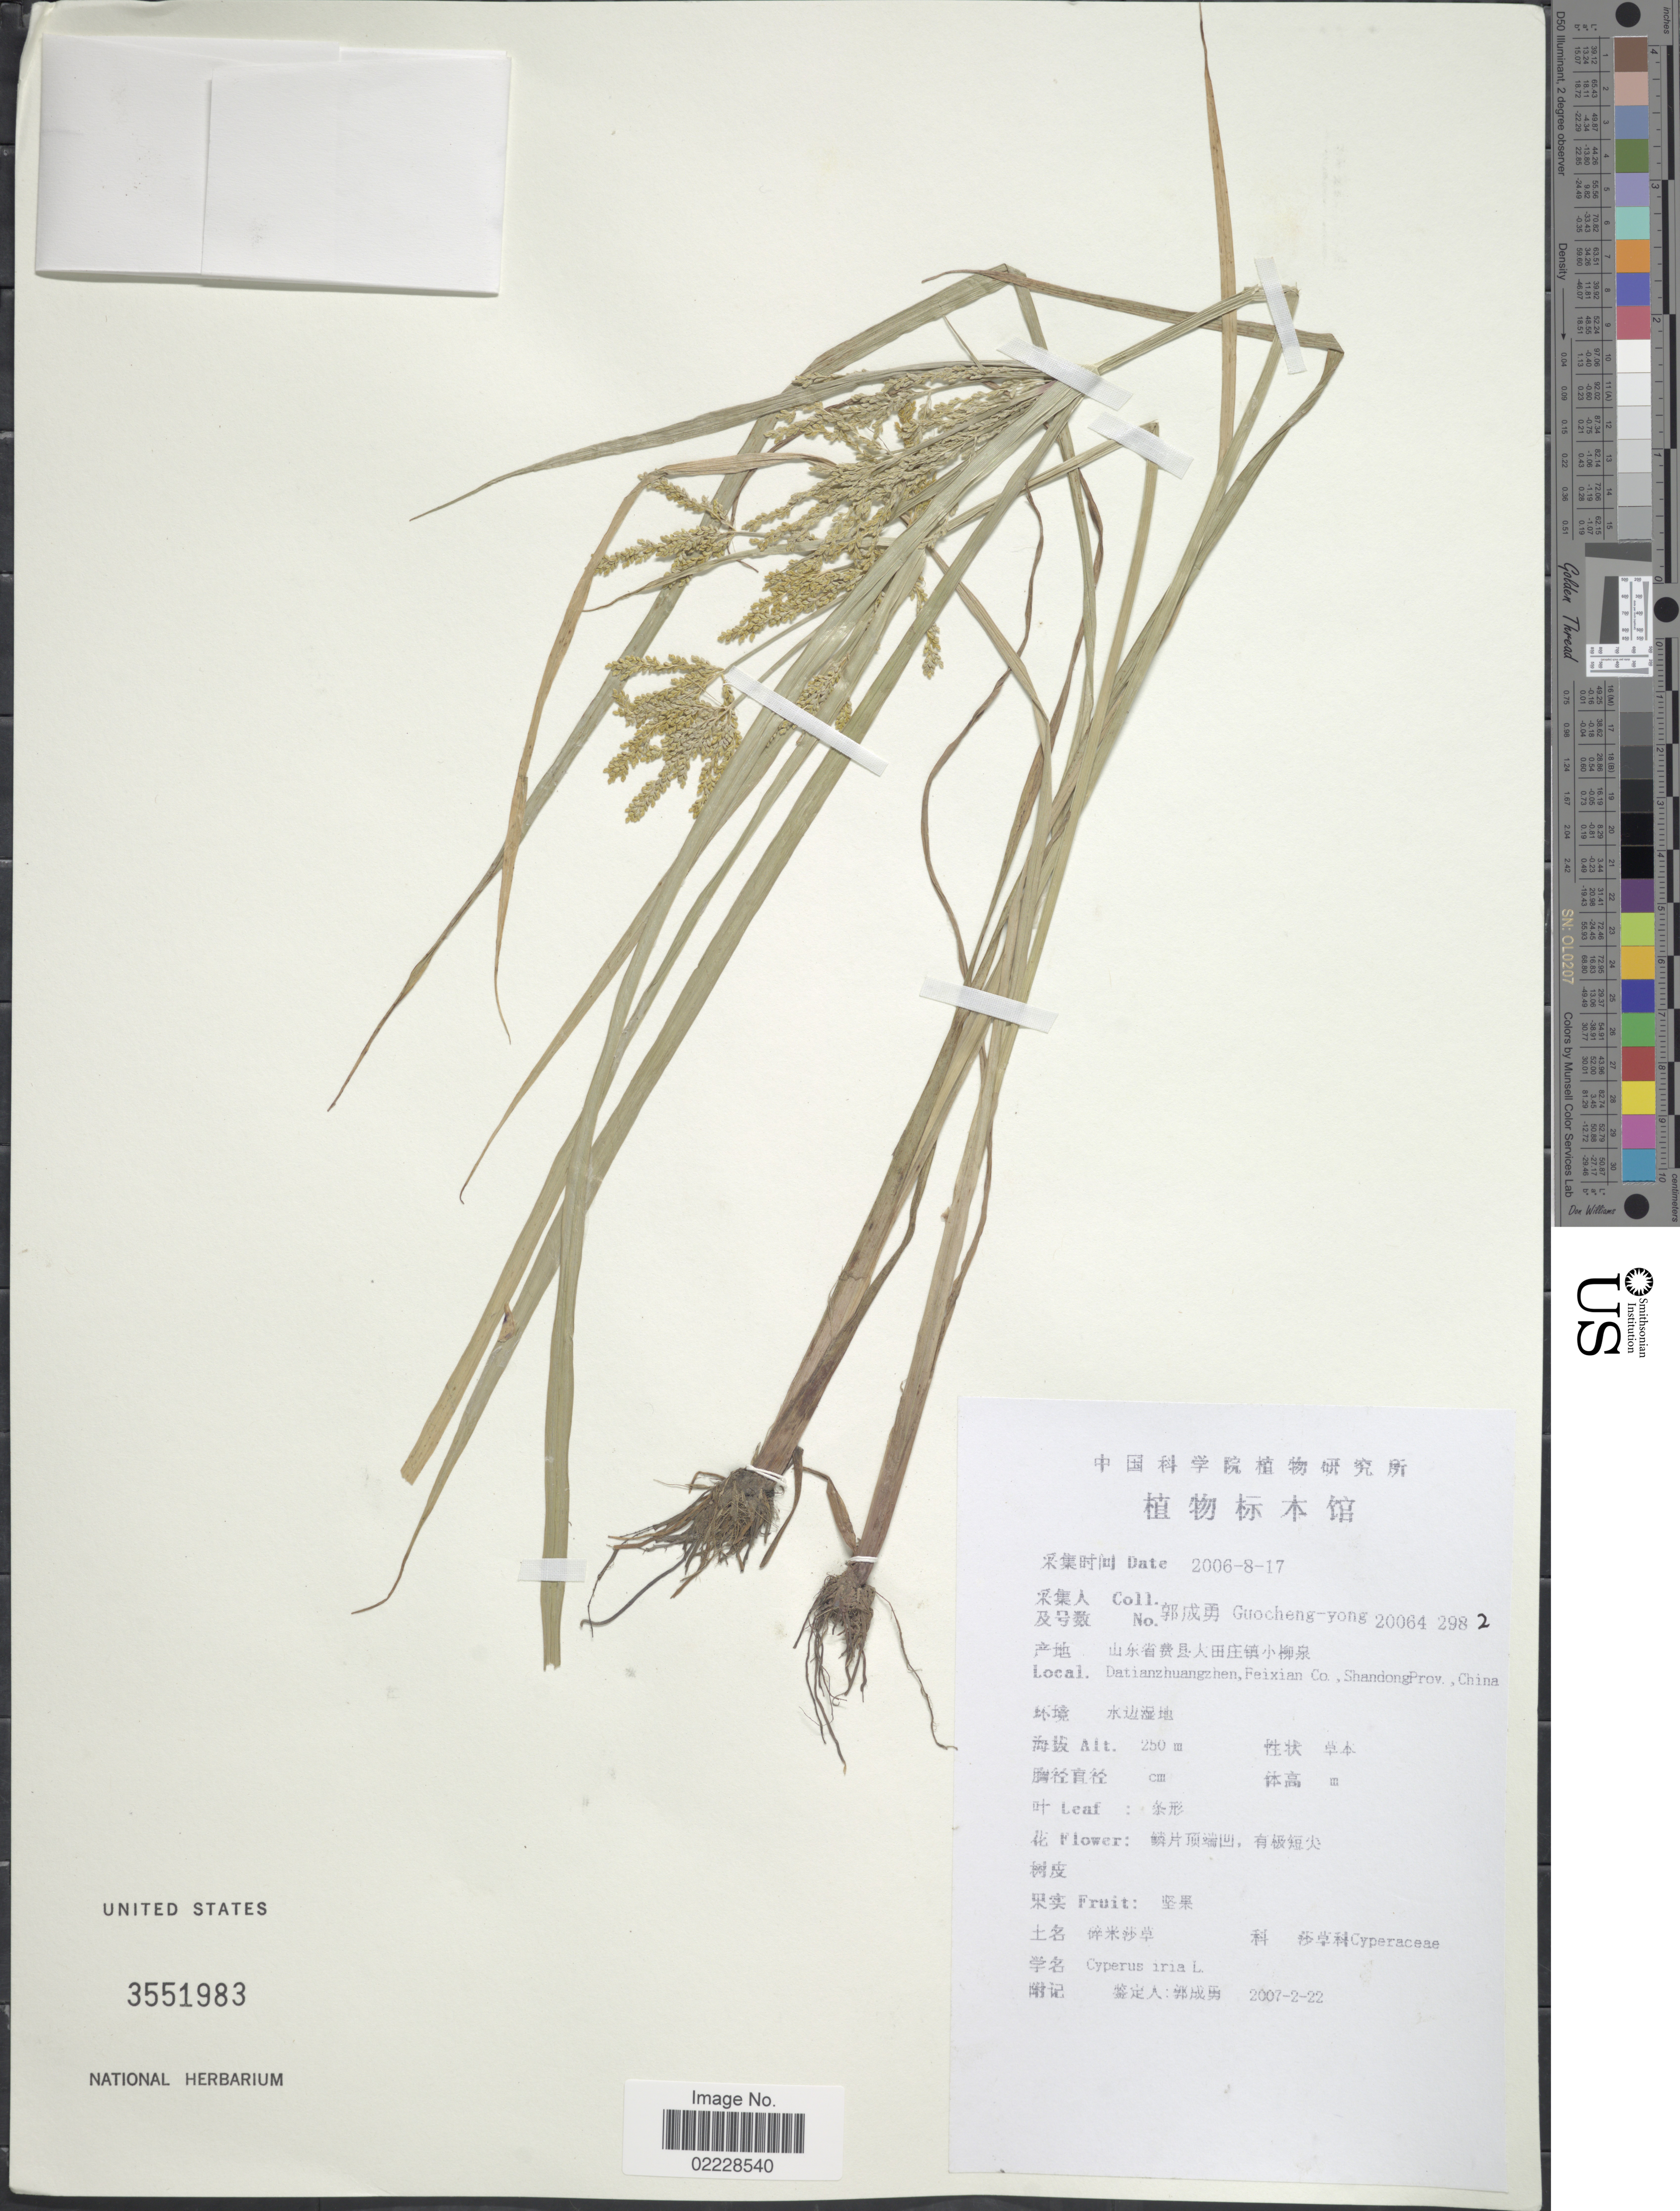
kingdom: Plantae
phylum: Tracheophyta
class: Liliopsida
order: Poales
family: Cyperaceae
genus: Cyperus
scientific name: Cyperus iria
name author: L.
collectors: Guo cheng-yong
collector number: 200642982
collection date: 2006-08-17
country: China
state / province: Shandong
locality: Datianzhuangzhen, Feixian Co, Shandong Prov. China.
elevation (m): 250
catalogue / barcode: US 3551983